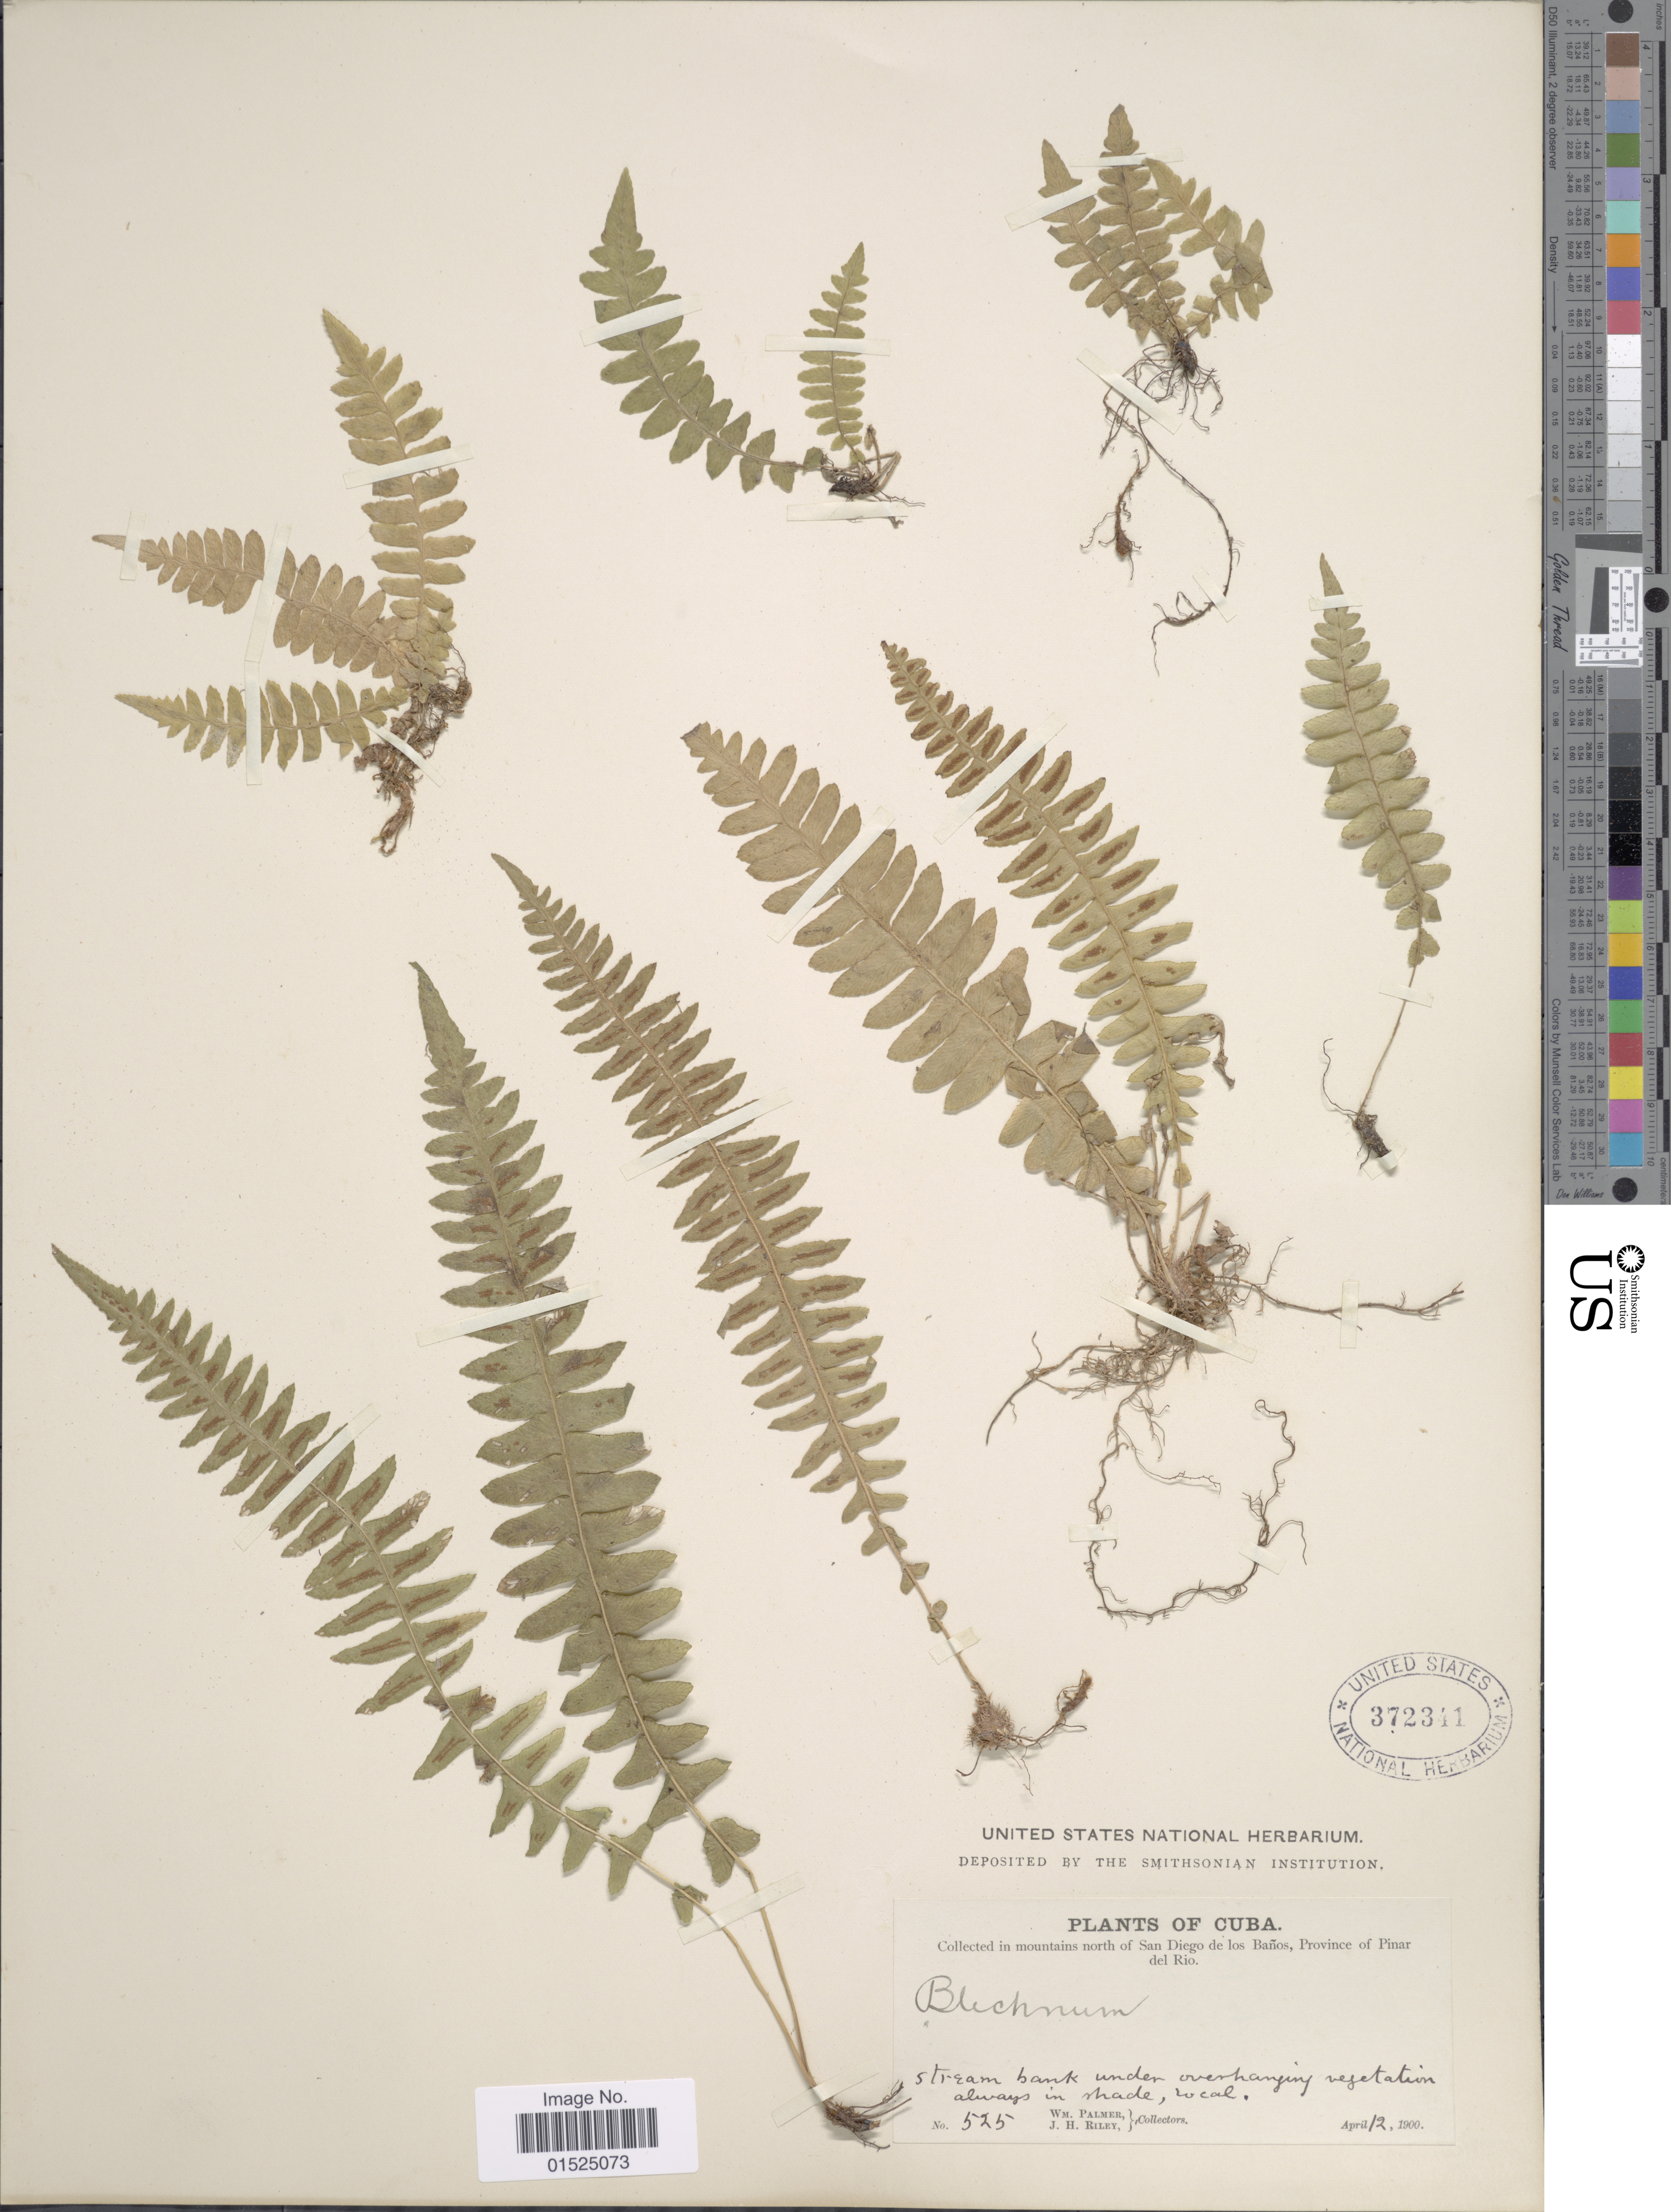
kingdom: Plantae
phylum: Tracheophyta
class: Polypodiopsida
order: Polypodiales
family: Blechnaceae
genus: Blechnum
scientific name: Blechnum unilaterale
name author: Sw.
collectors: W. Palmer & J. H. Riley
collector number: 525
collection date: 1900-04-12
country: Cuba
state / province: Pinar del Río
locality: Mountains north of San Diego de los Banos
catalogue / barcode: US 372341